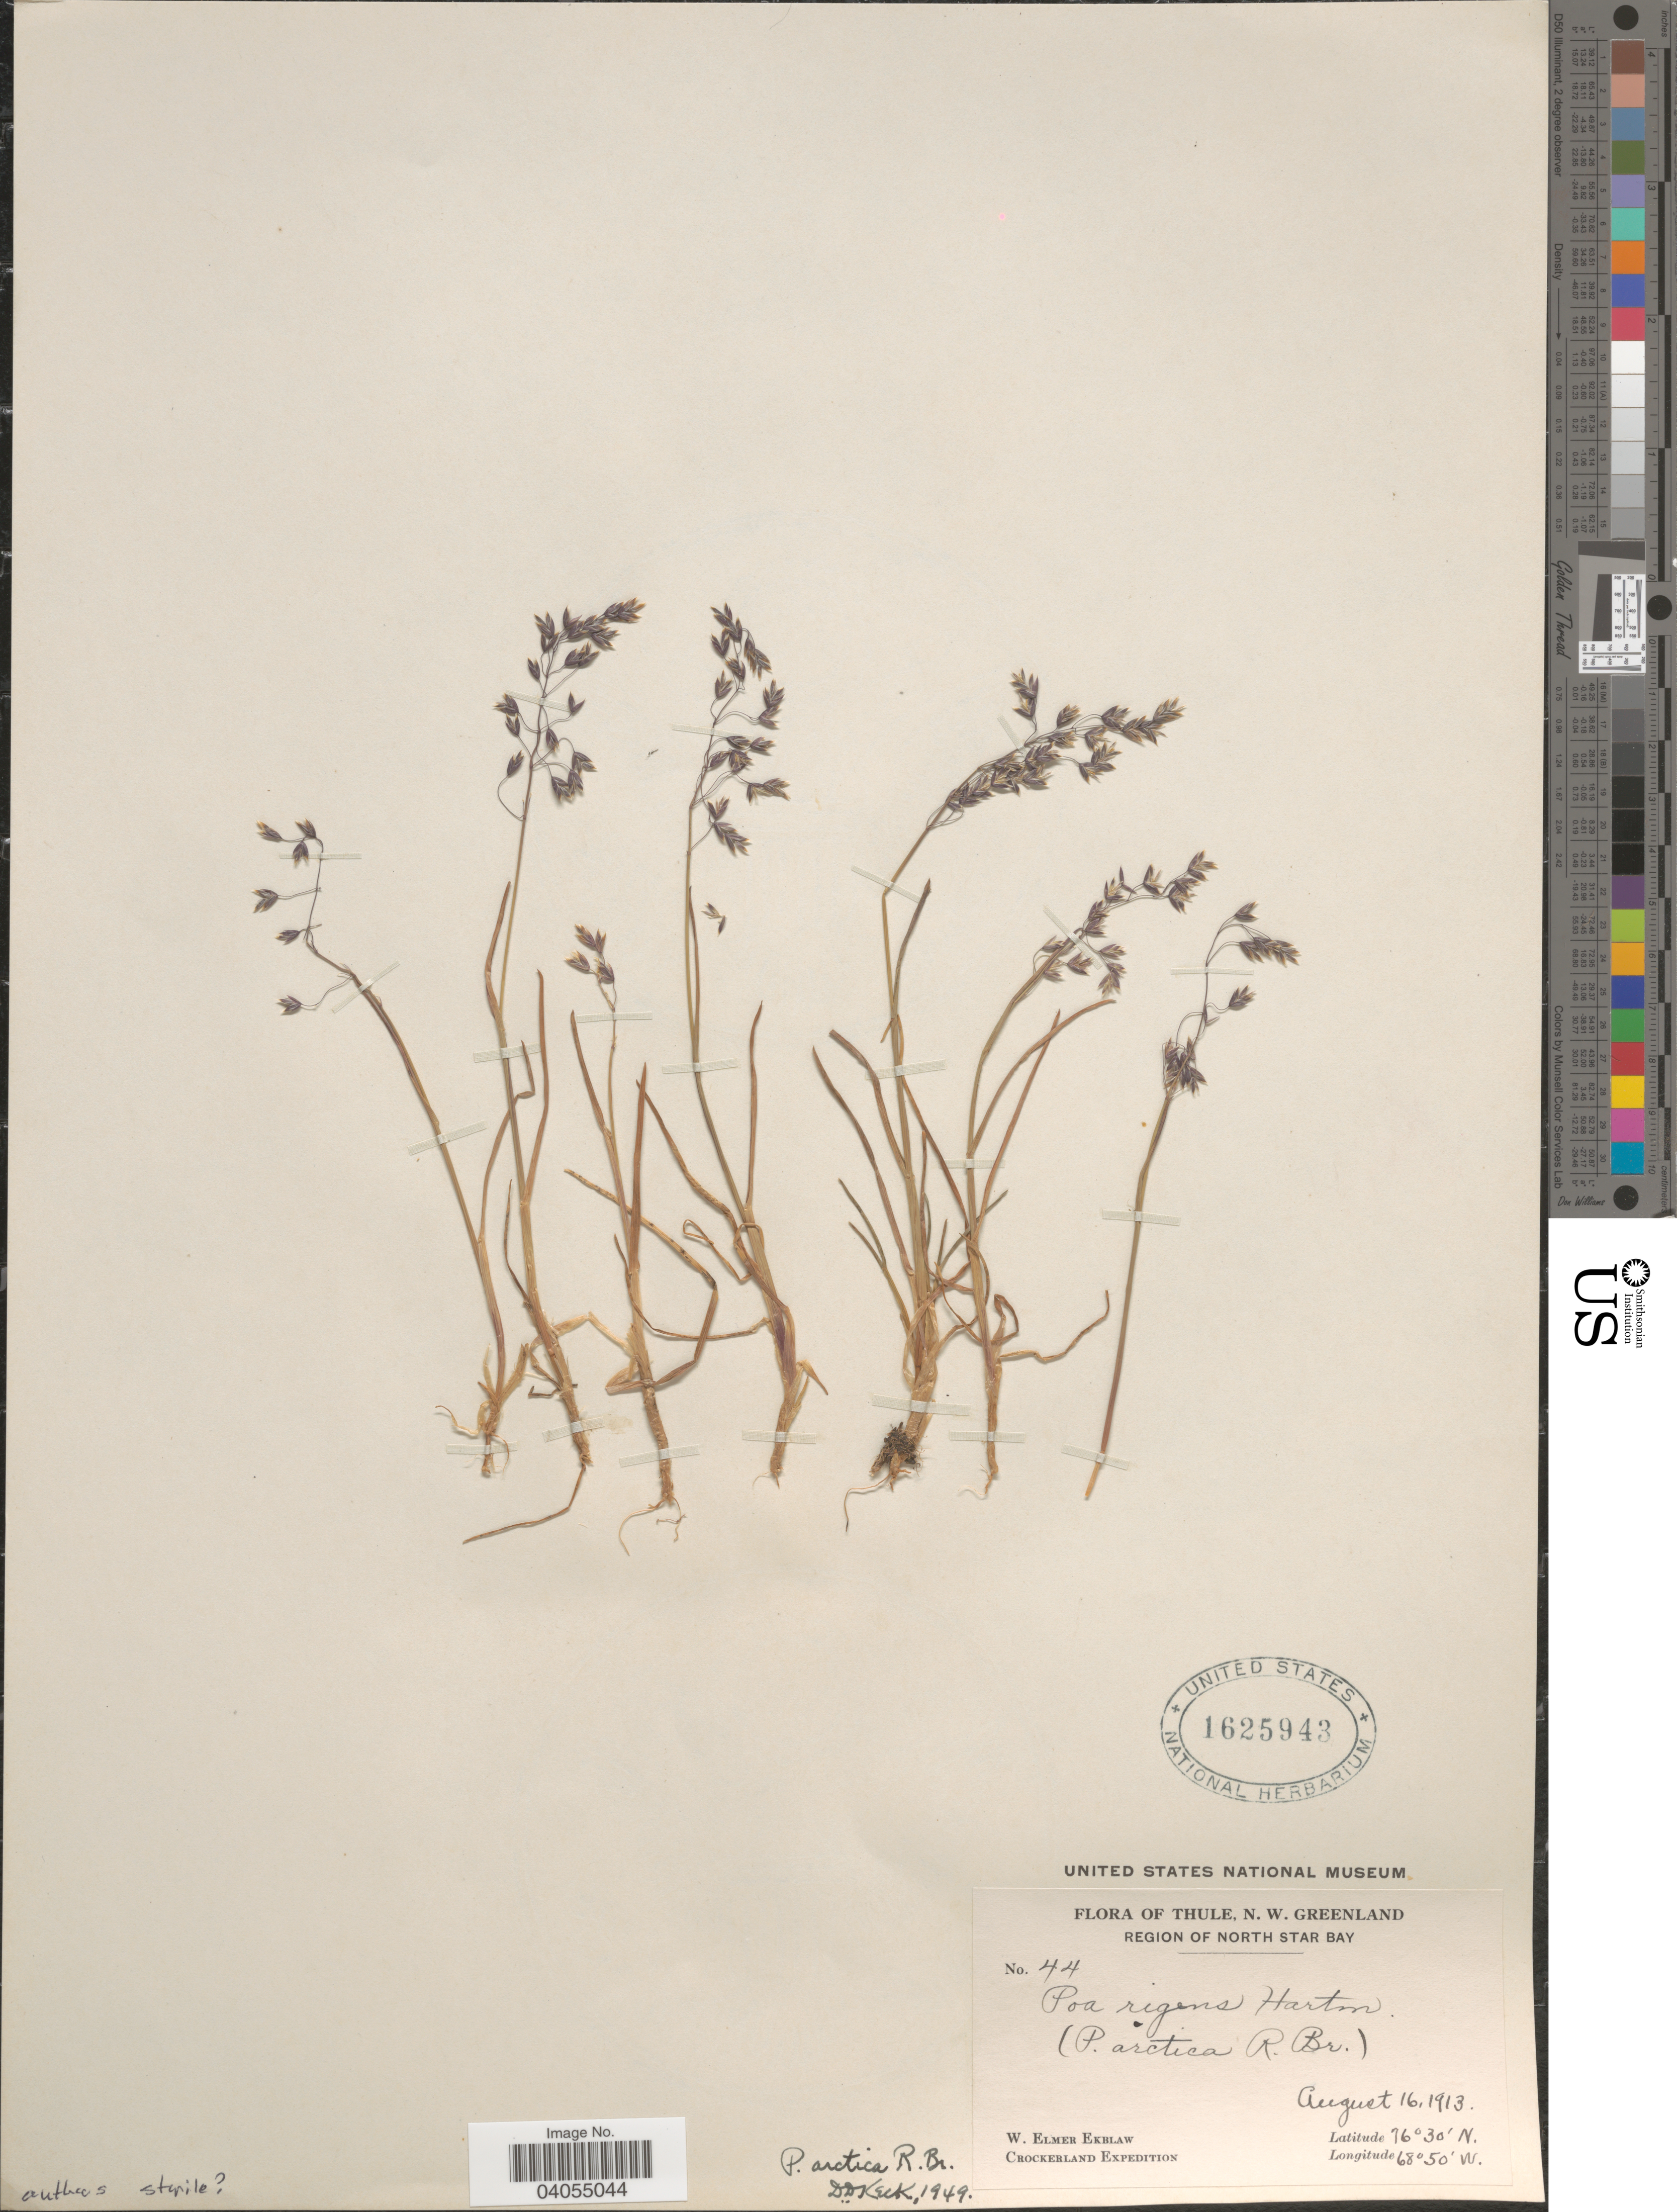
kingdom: Plantae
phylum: Tracheophyta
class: Liliopsida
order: Poales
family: Poaceae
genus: Poa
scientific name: Poa arctica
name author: R. Br.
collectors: W. Ekblaw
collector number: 44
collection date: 1913-08-16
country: Greenland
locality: Thule, N.W. Greenland. Region of North Star Bay.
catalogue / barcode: US 1625943